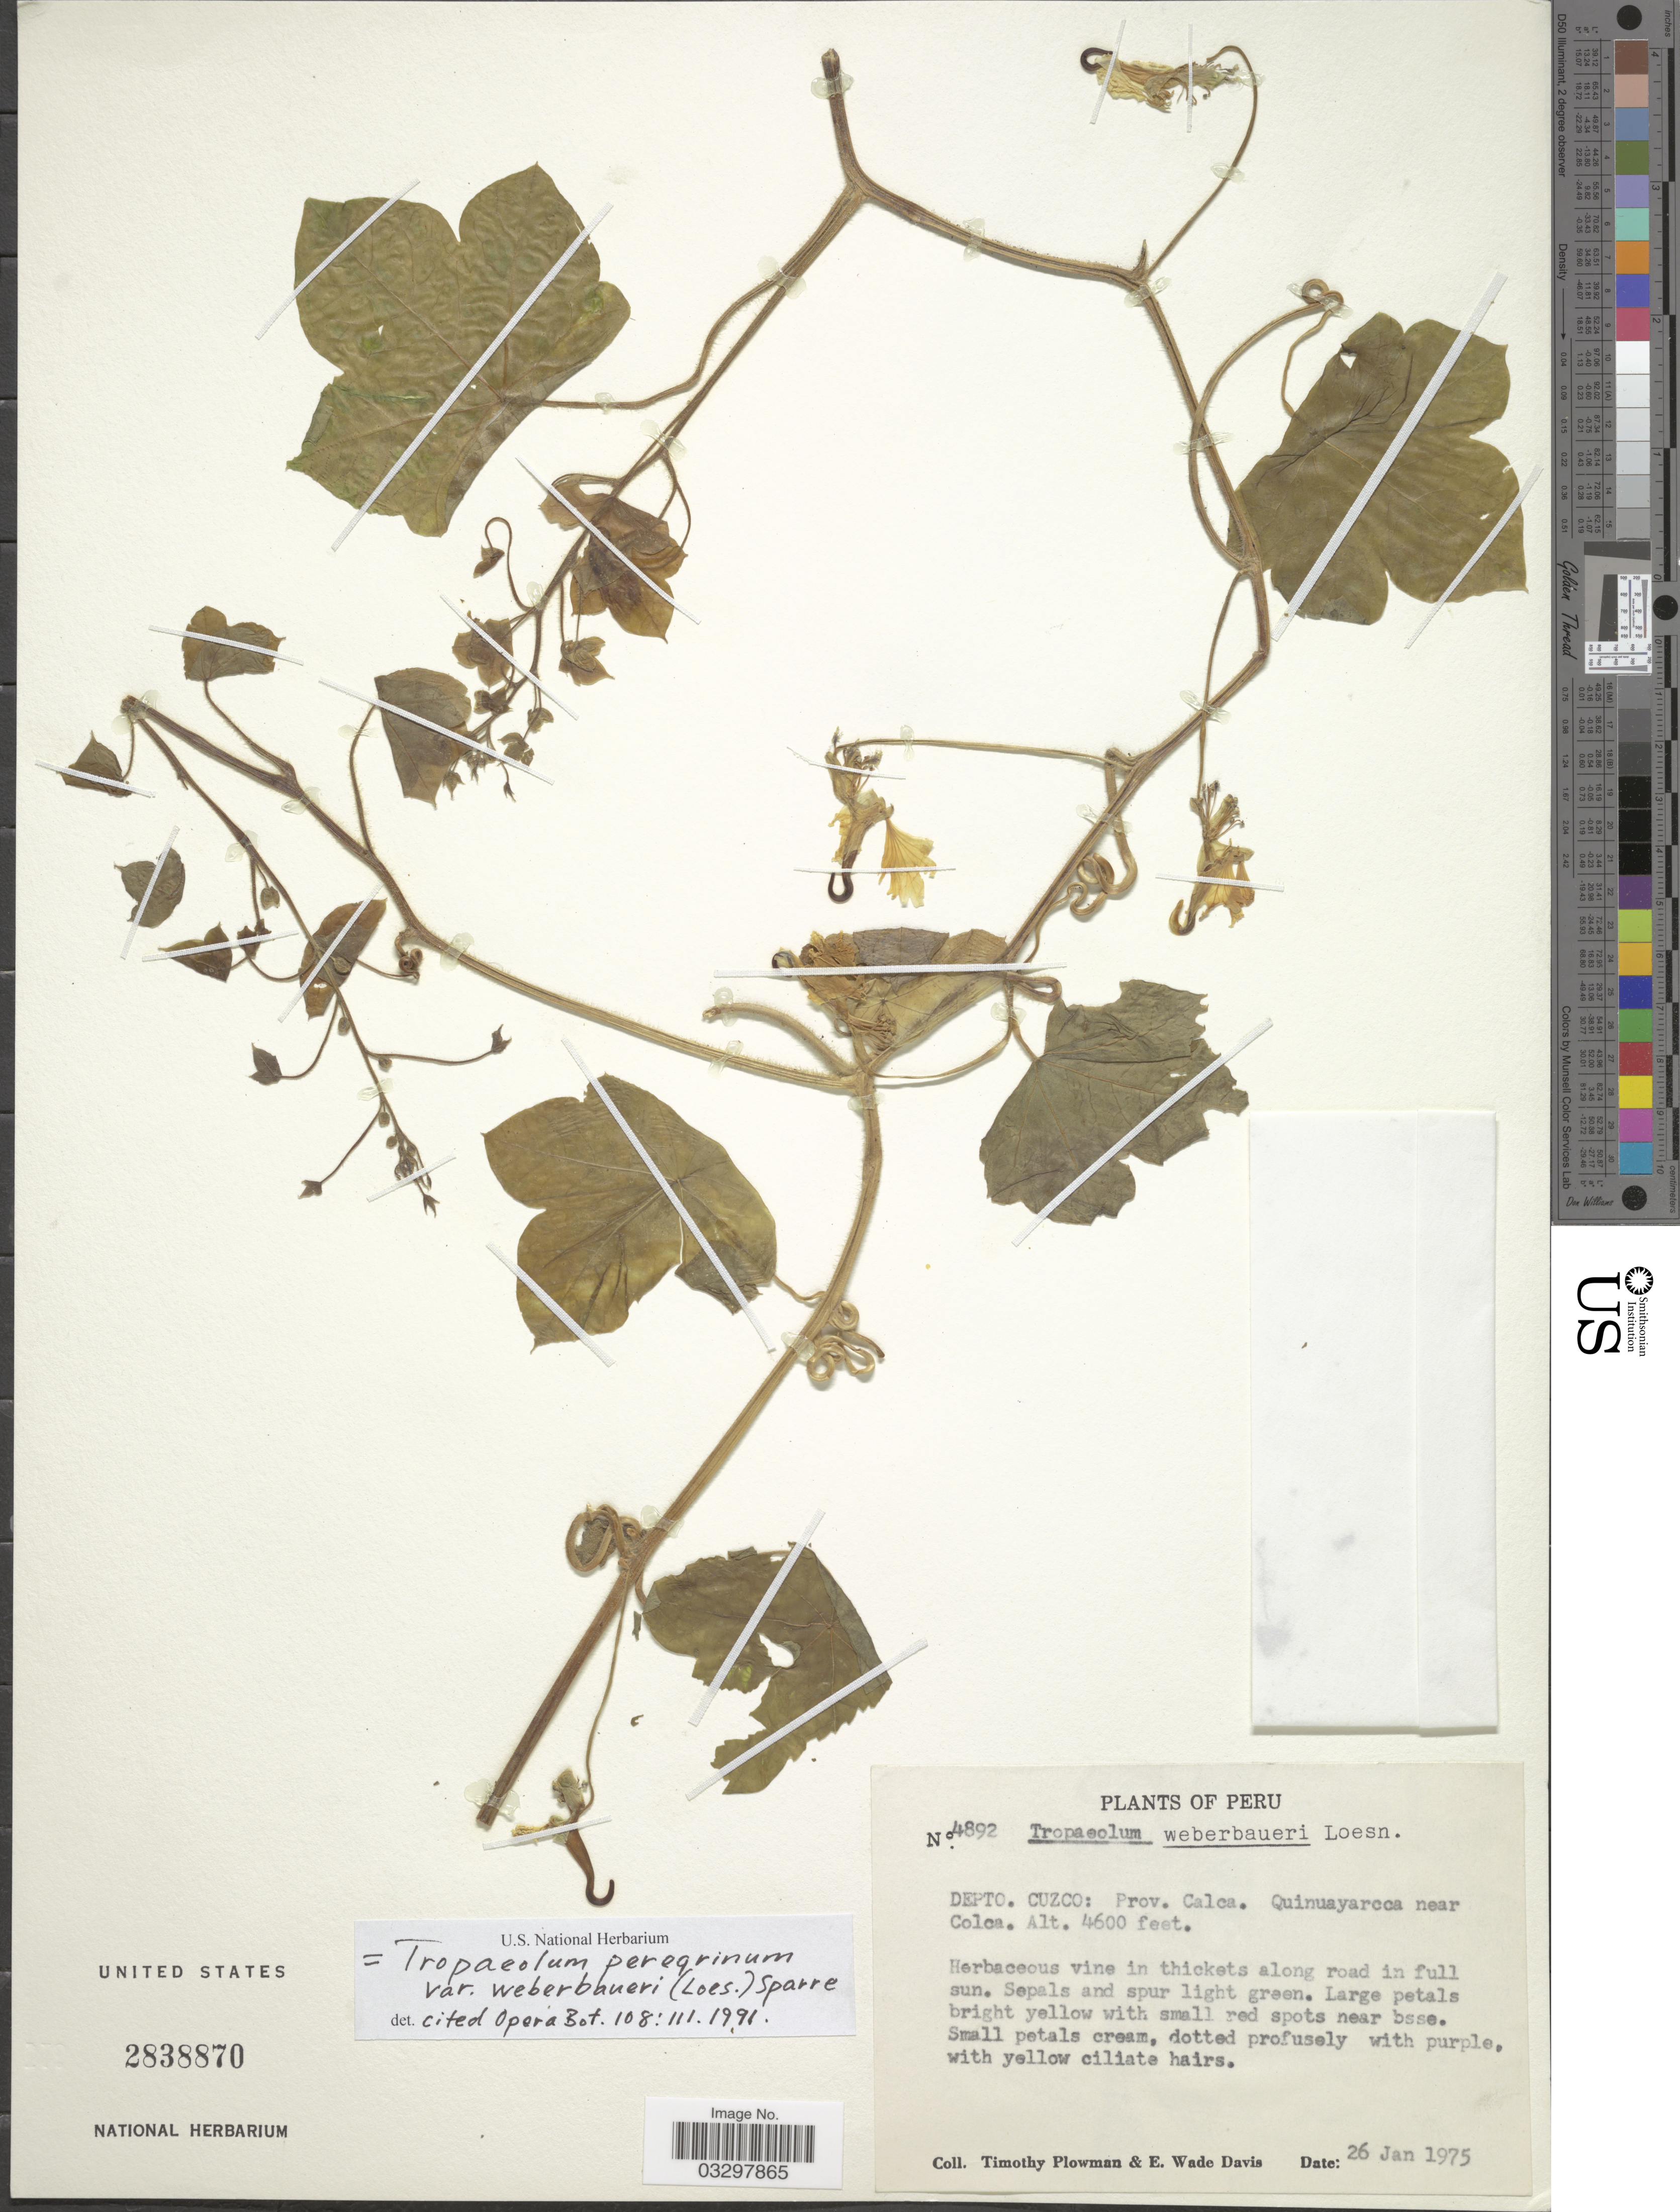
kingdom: Plantae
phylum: Tracheophyta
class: Magnoliopsida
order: Brassicales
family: Tropaeolaceae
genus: Tropaeolum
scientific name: Tropaeolum peregrinum var. weberbaueri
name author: (Loes.) Sparre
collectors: T. Plowman & E. Wade-Davis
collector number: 4892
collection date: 1975-01-26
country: Peru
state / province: Cusco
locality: Depto. Cuzco: Prov. Calca. Quinuayarcca near Colca.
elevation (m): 1402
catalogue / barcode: US 2838870